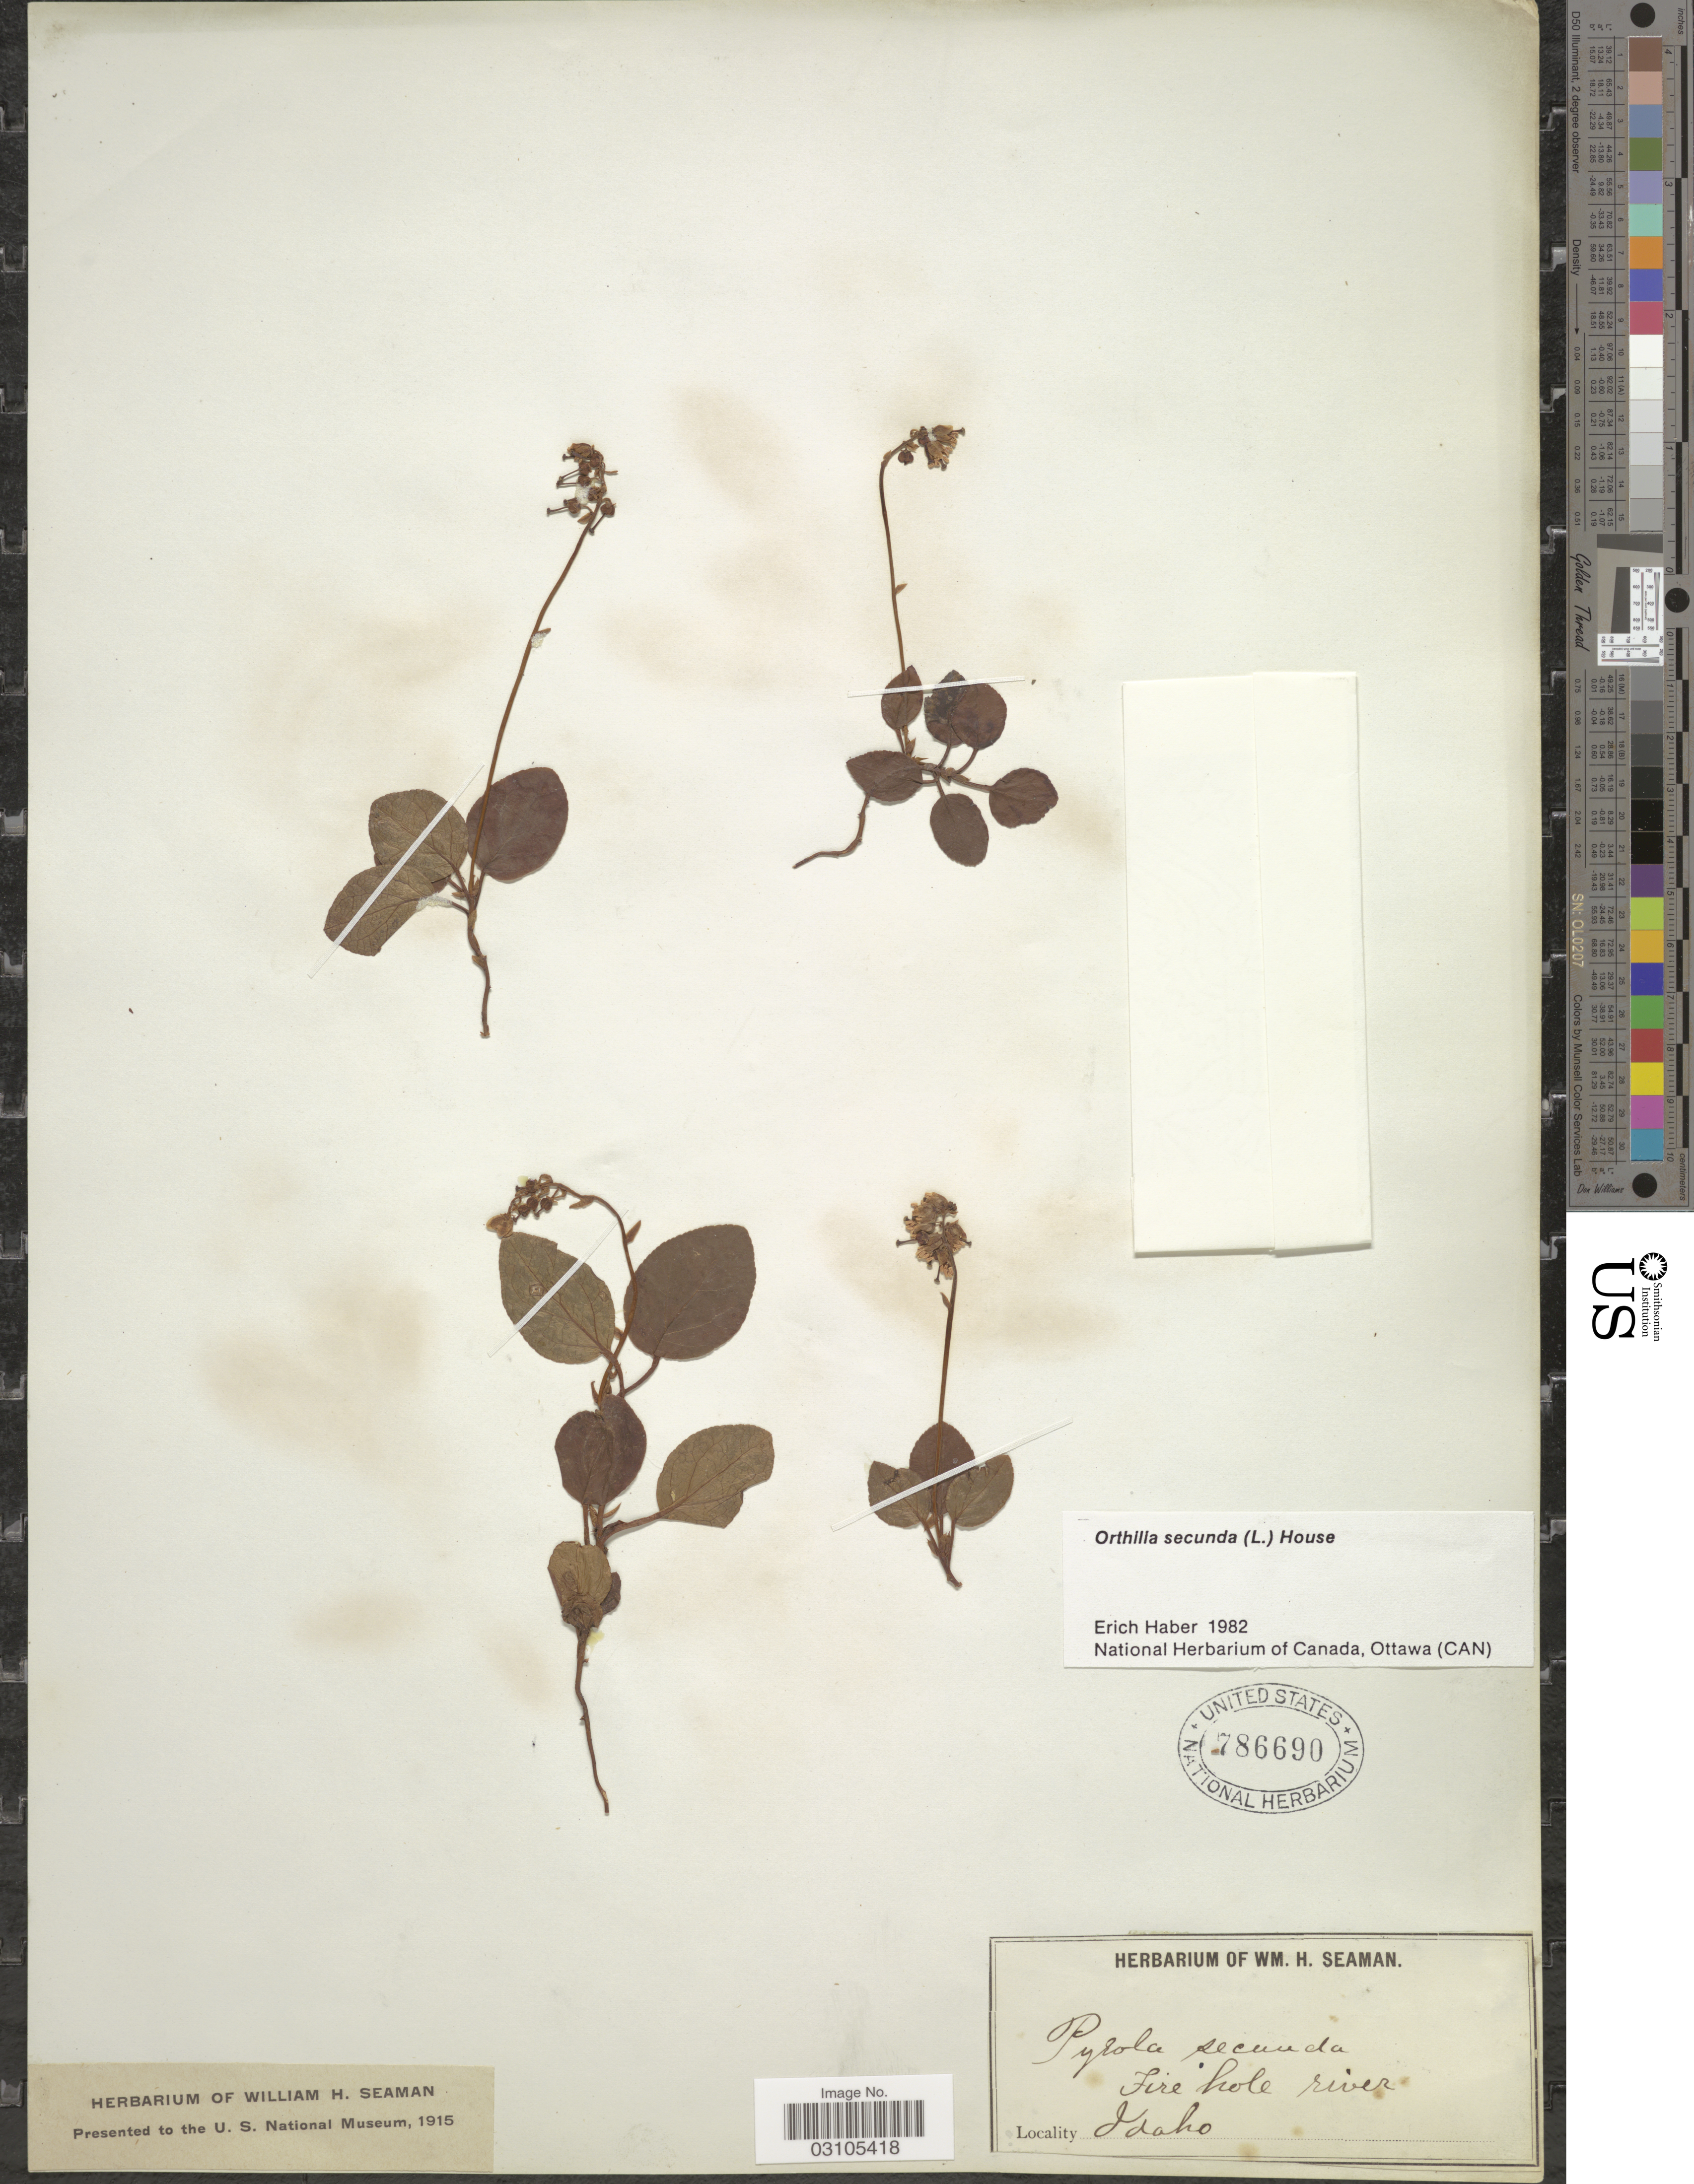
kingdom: Plantae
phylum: Tracheophyta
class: Magnoliopsida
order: Ericales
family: Ericaceae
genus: Orthilia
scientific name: Orthilia secunda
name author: (L.) House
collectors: Ex herb. W. H. Seaman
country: United States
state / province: Idaho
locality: Fire hole river.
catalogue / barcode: US 786690